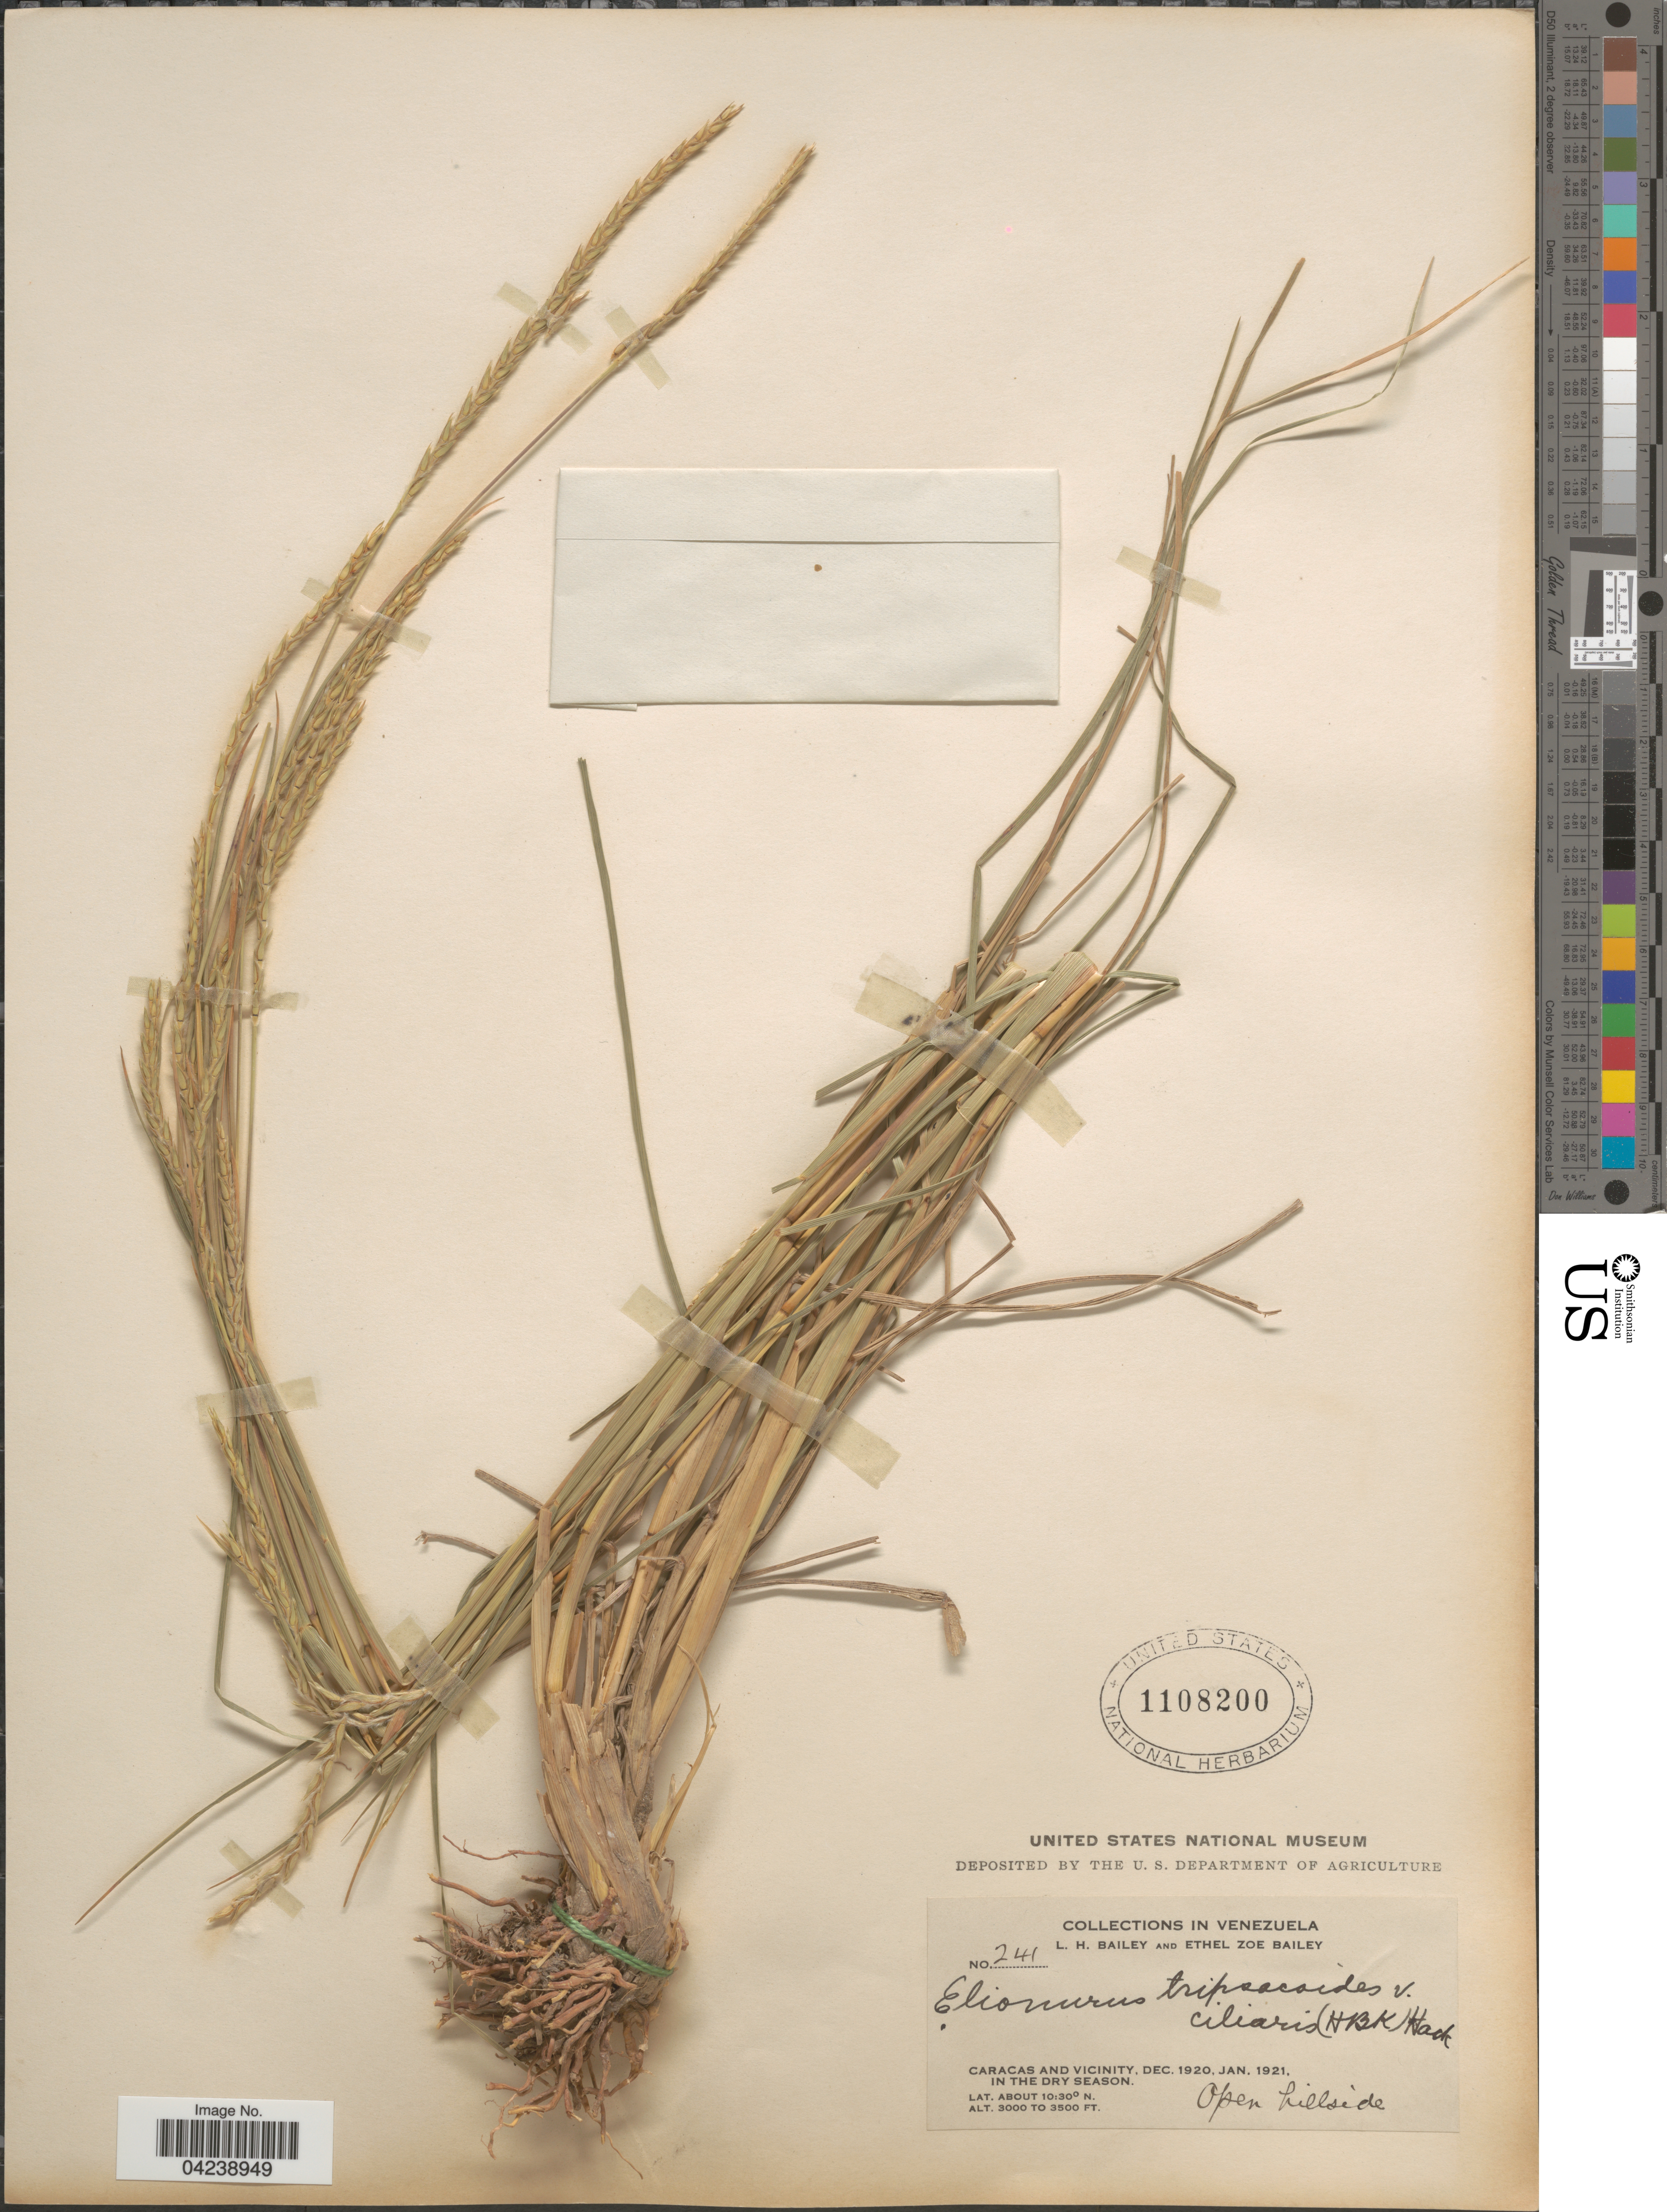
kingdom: Plantae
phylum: Tracheophyta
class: Liliopsida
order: Poales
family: Poaceae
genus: Elionurus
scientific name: Elionurus ciliaris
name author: Kunth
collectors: L. H. Bailey & E. Z. Bailey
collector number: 241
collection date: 1920-12/1921-01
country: Venezuela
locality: Caracas and vicinity.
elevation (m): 914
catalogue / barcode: US 1108200